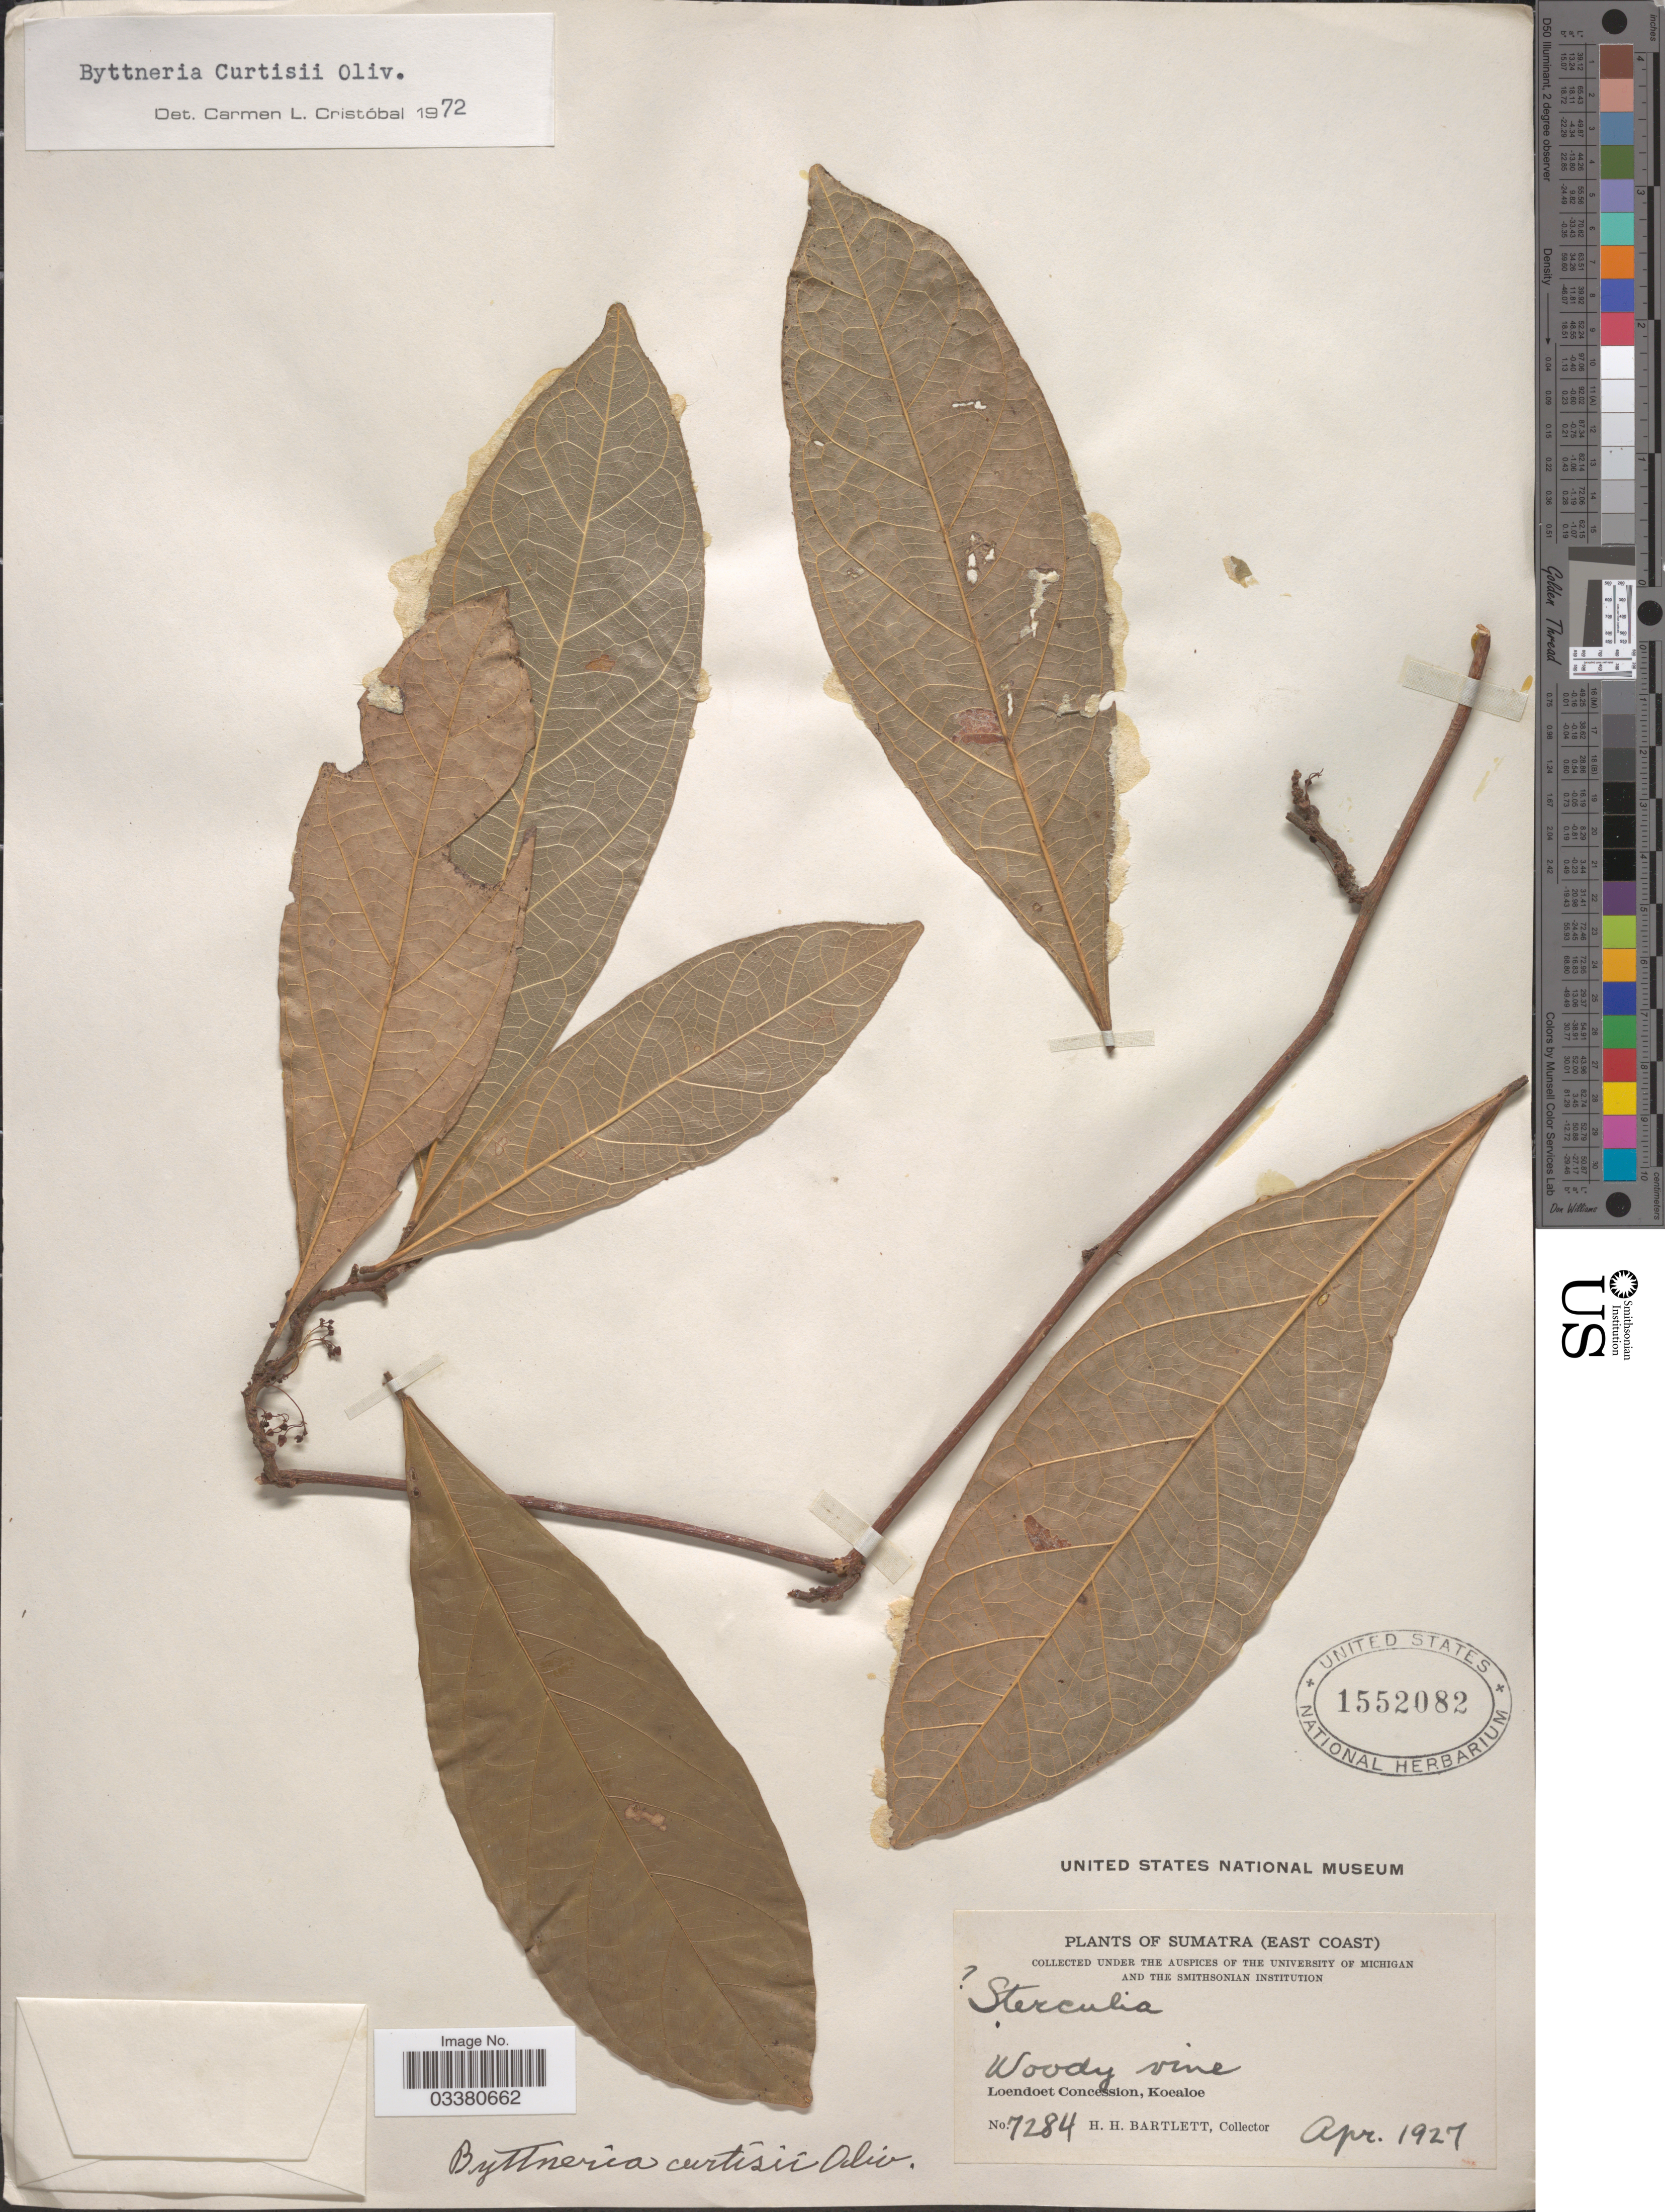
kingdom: Plantae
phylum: Tracheophyta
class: Magnoliopsida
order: Malvales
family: Malvaceae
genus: Byttneria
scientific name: Byttneria curtisii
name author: Oliv.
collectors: H. H. Bartlett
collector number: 7284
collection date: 1927-04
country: Indonesia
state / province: Sumatra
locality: (East Coast). Loendoet Concession, Koealoe.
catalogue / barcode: US 1552082